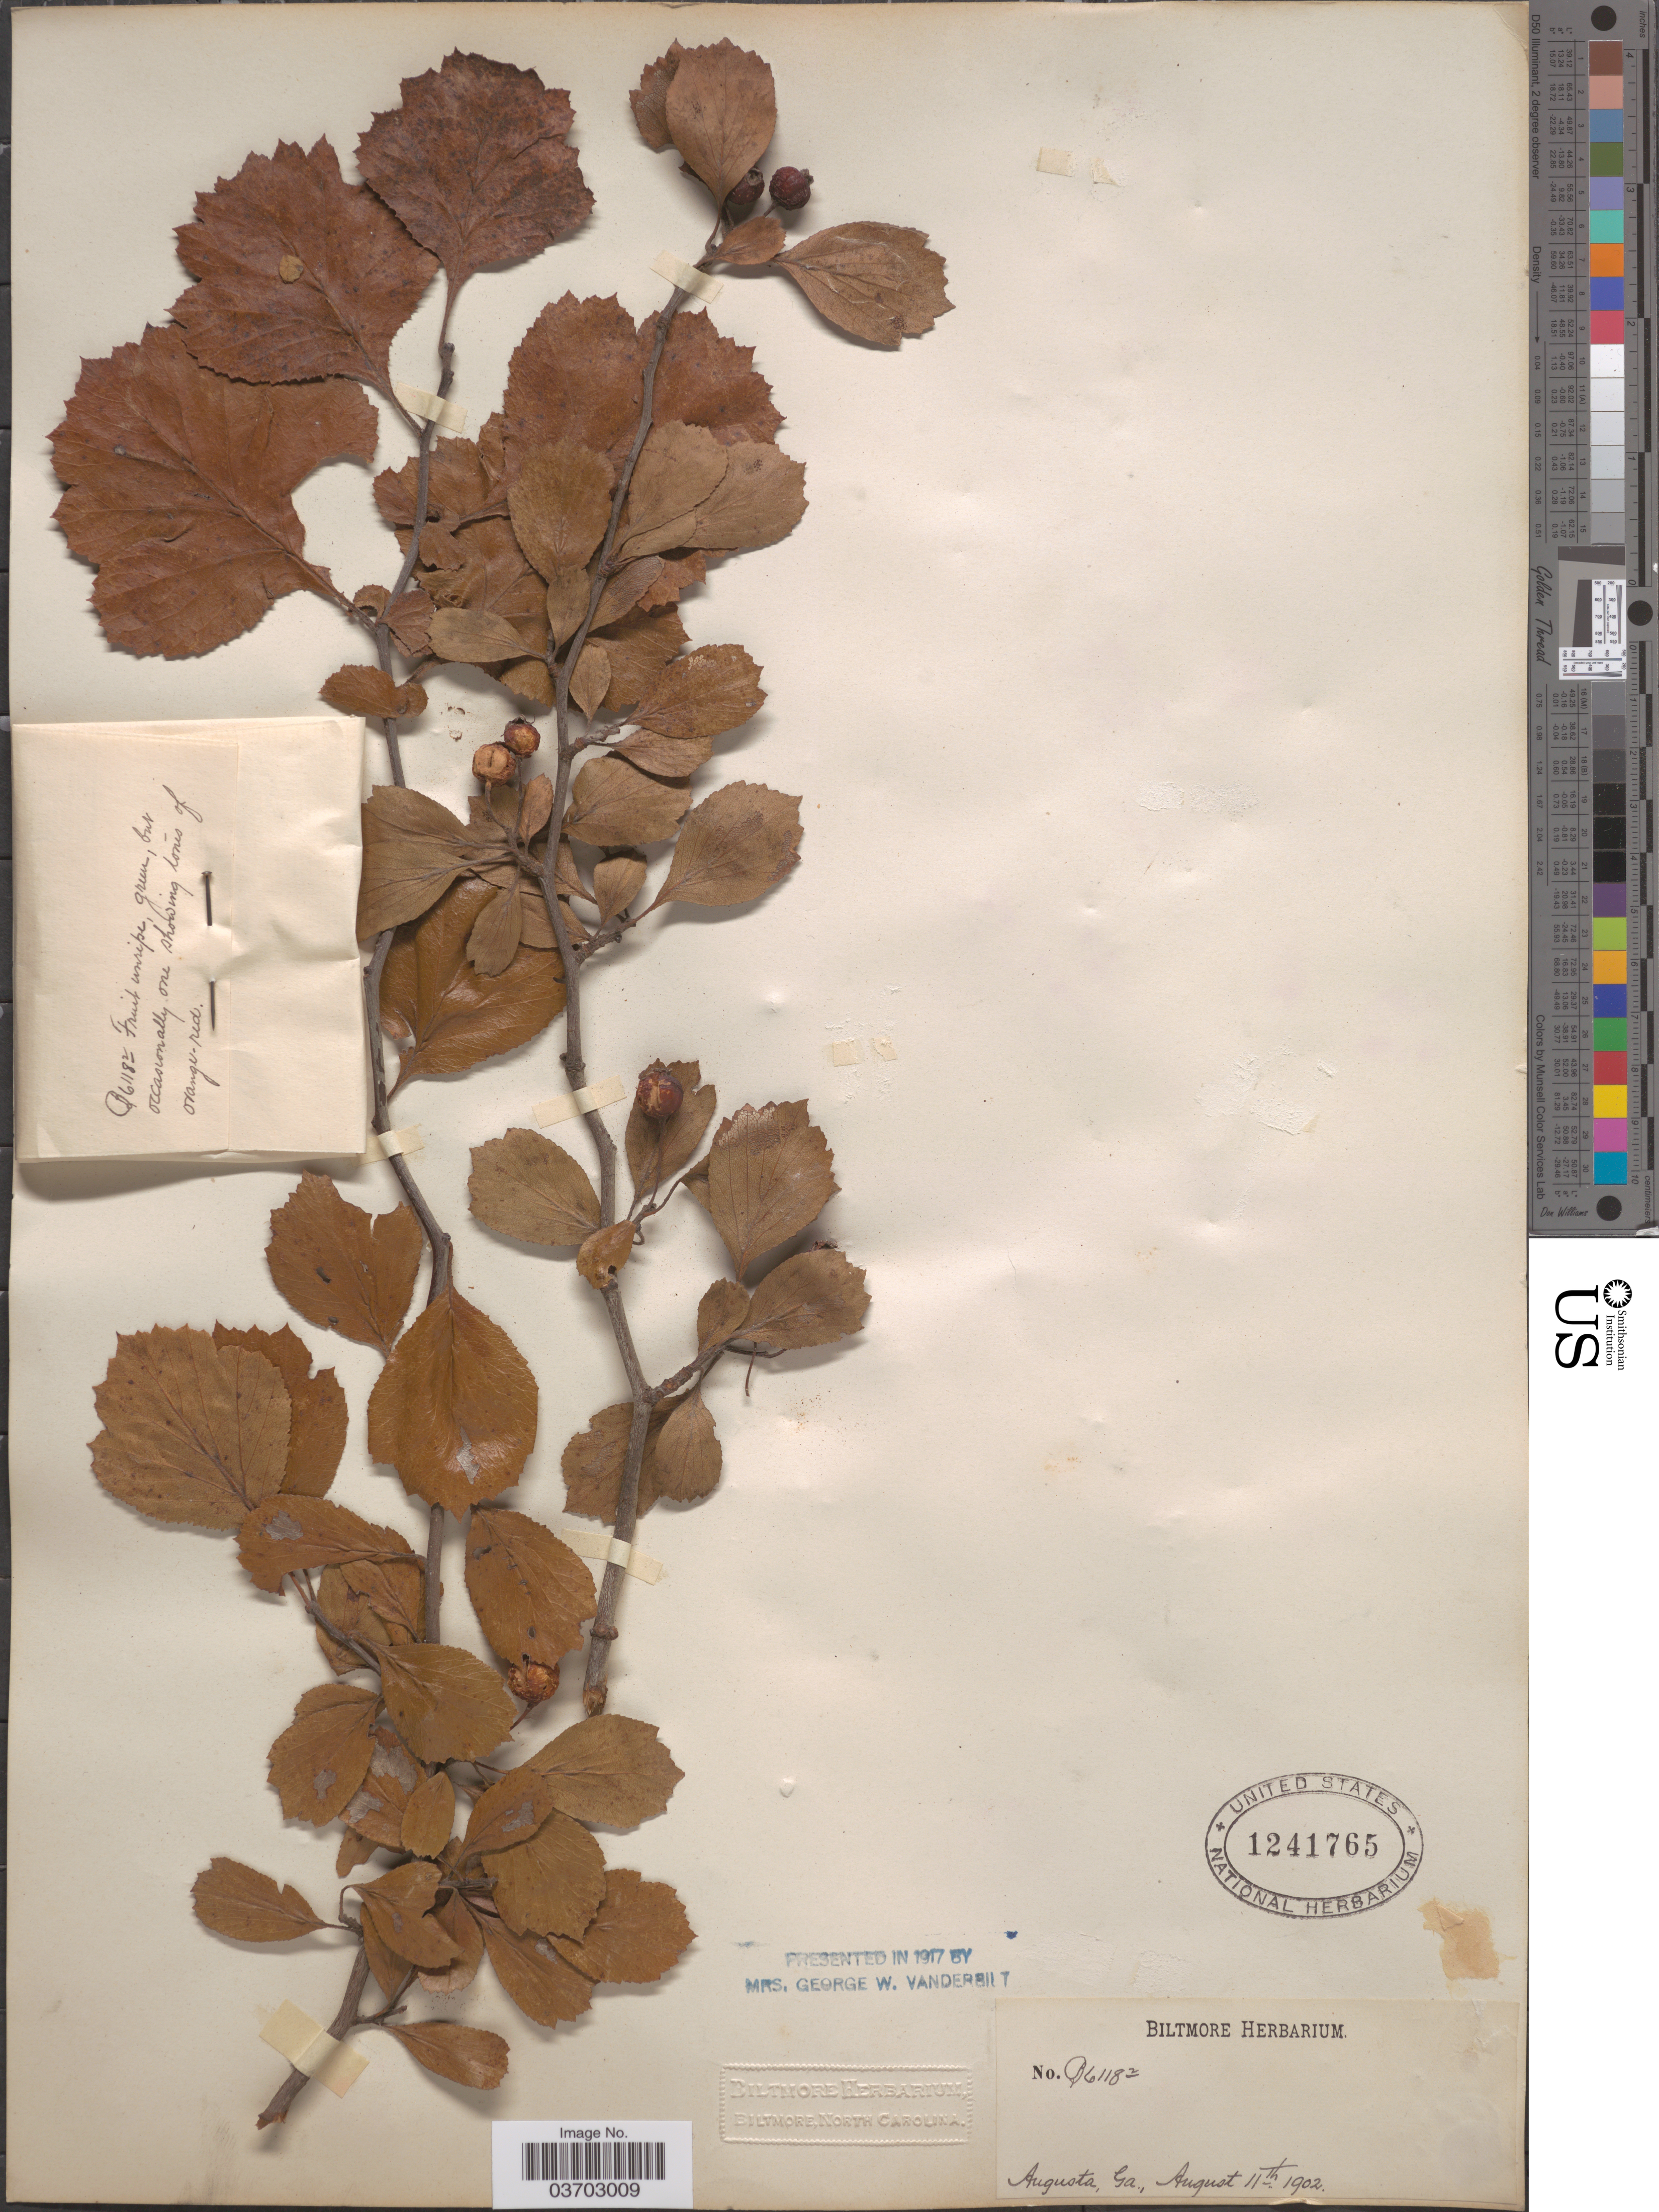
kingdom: Plantae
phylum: Tracheophyta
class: Magnoliopsida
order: Rosales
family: Rosaceae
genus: Crataegus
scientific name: Crataegus condigna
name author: Beadle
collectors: ex herb. Biltmore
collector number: B6118²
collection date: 1902-08-11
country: United States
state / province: Georgia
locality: Augusta.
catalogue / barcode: US 1241765